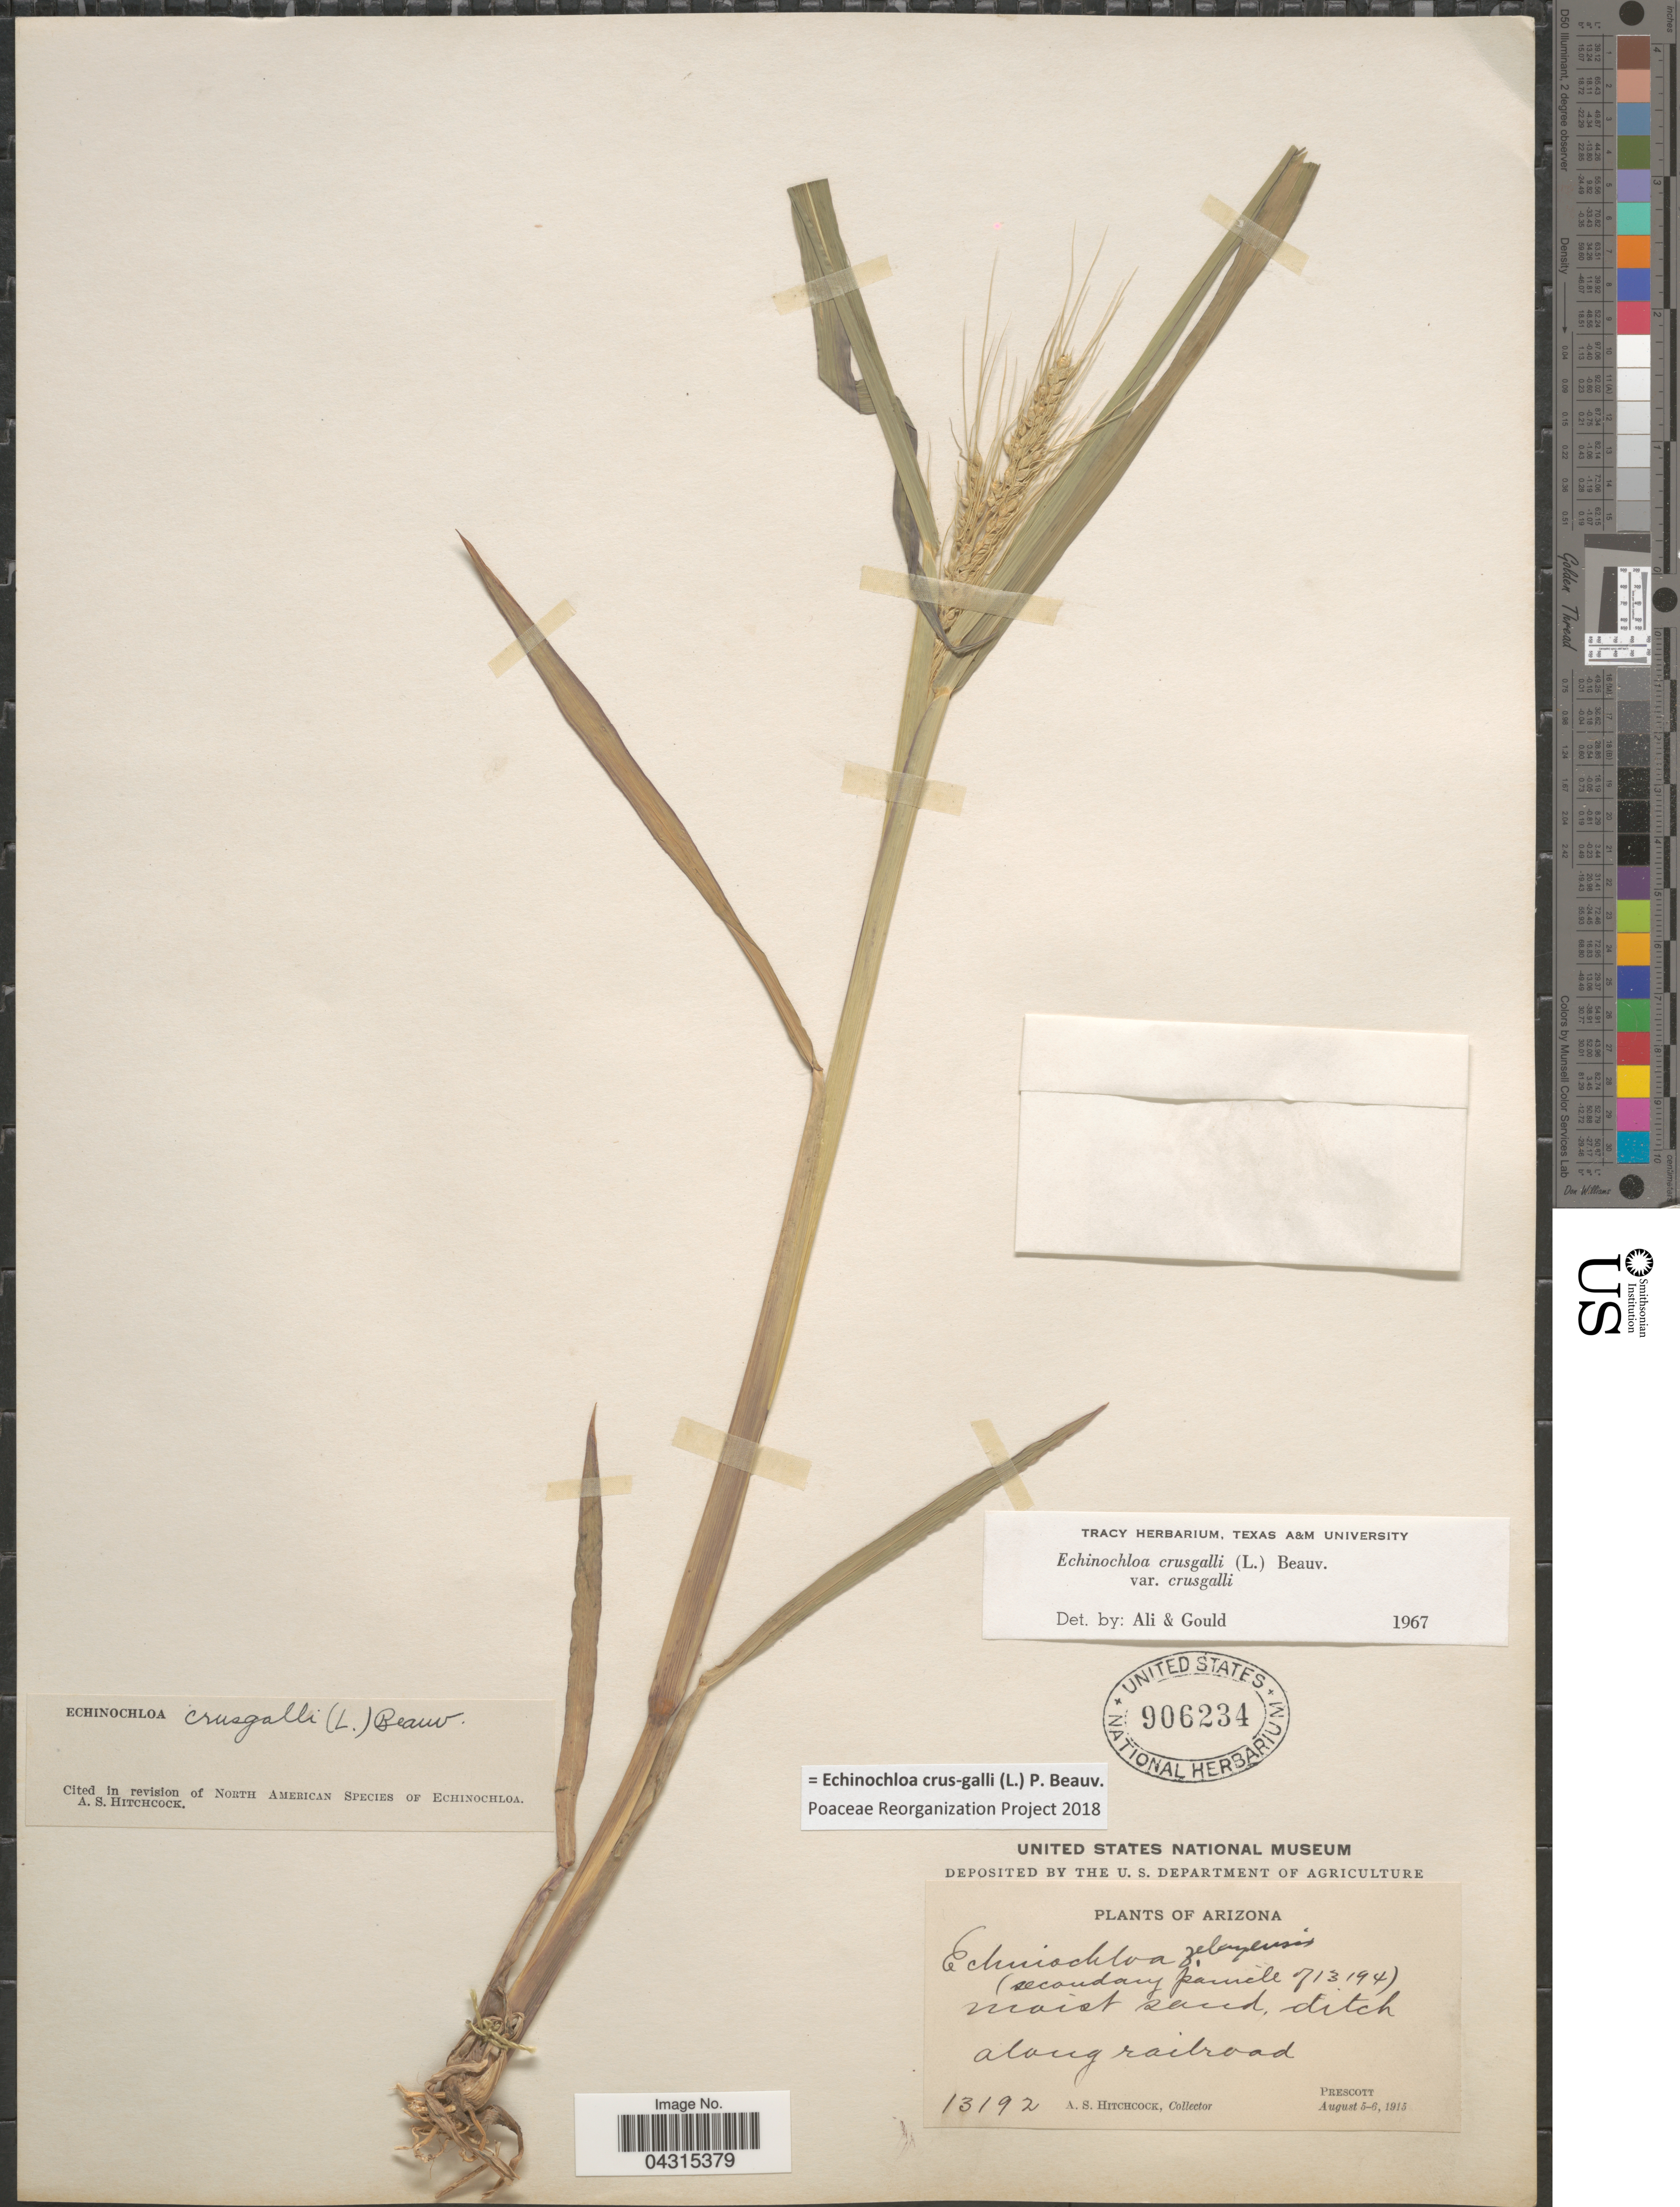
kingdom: Plantae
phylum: Tracheophyta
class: Liliopsida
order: Poales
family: Poaceae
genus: Echinochloa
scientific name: Echinochloa crus-galli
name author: (L.) P. Beauv.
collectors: A. S. Hitchcock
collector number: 13192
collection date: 1915-08-05/1915-08-06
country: United States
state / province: Arizona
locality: Along railroad. Prescott.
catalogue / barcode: US 906234